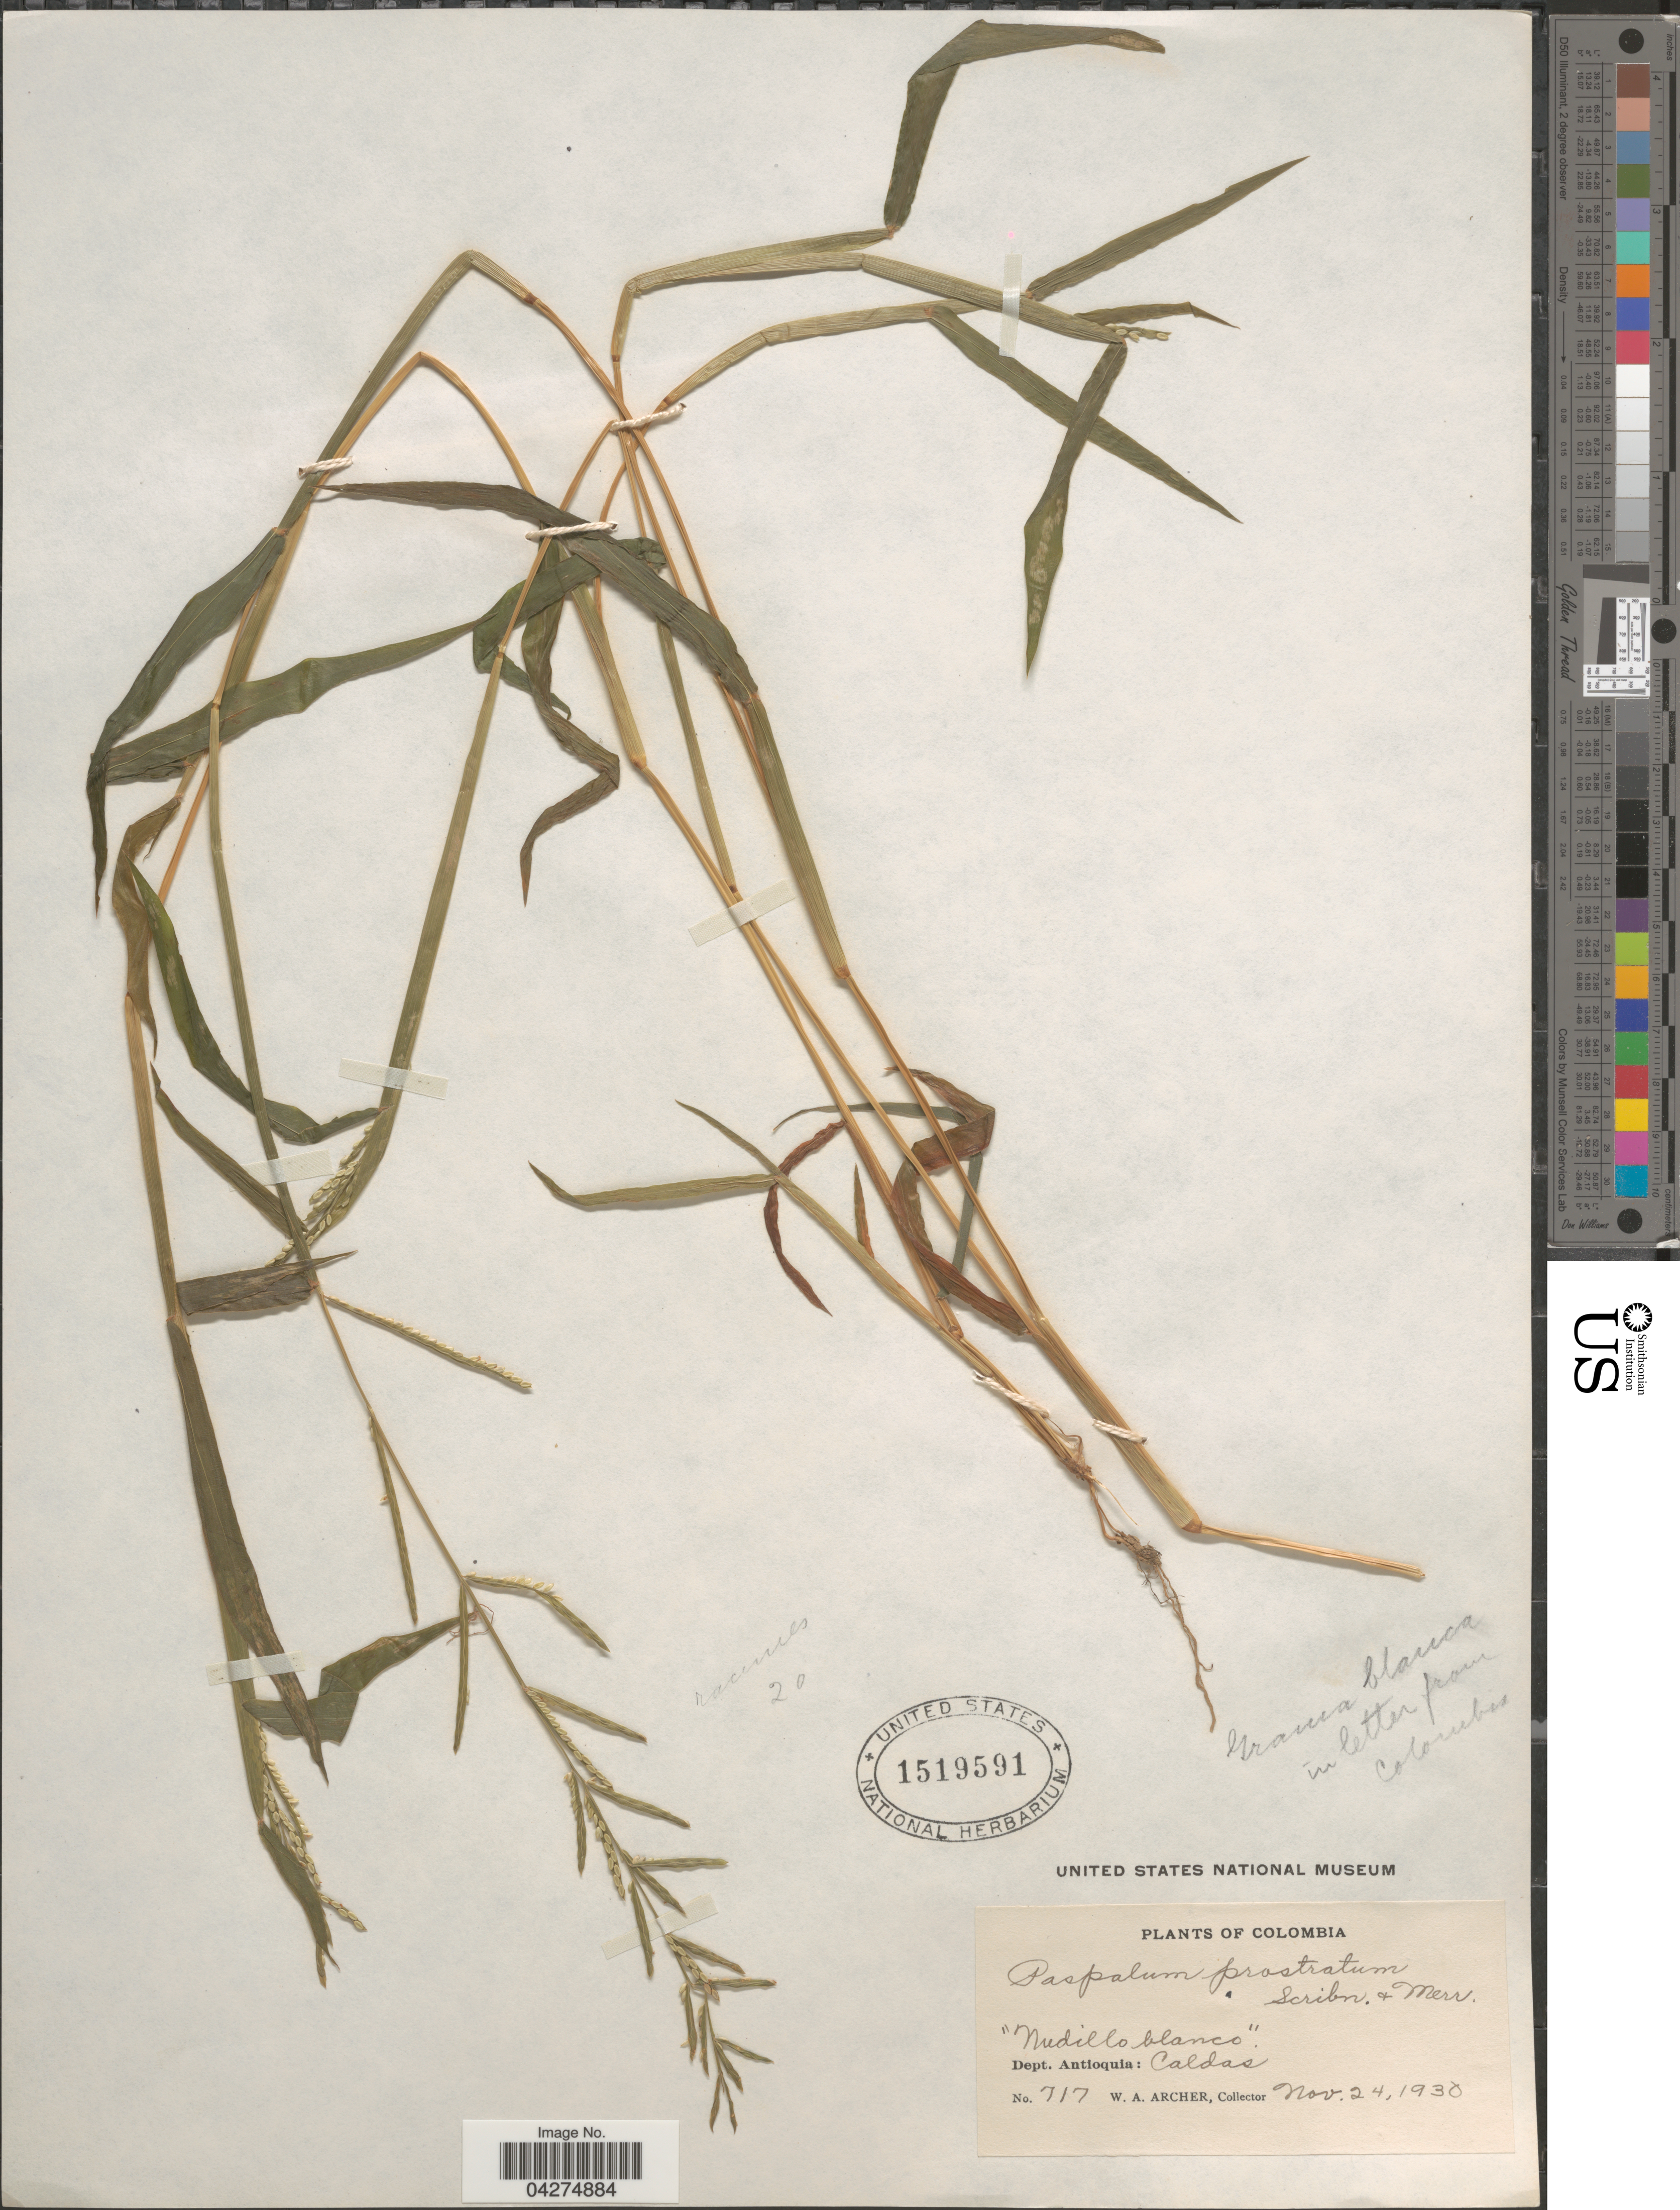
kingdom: Plantae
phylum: Tracheophyta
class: Liliopsida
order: Poales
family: Poaceae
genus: Paspalum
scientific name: Paspalum prostratum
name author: Scribn. & Merr.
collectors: W. Archer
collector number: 717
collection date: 1930-11-24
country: Colombia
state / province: Antioquia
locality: Dept. Antioquia: Caldas.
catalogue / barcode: US 1519591